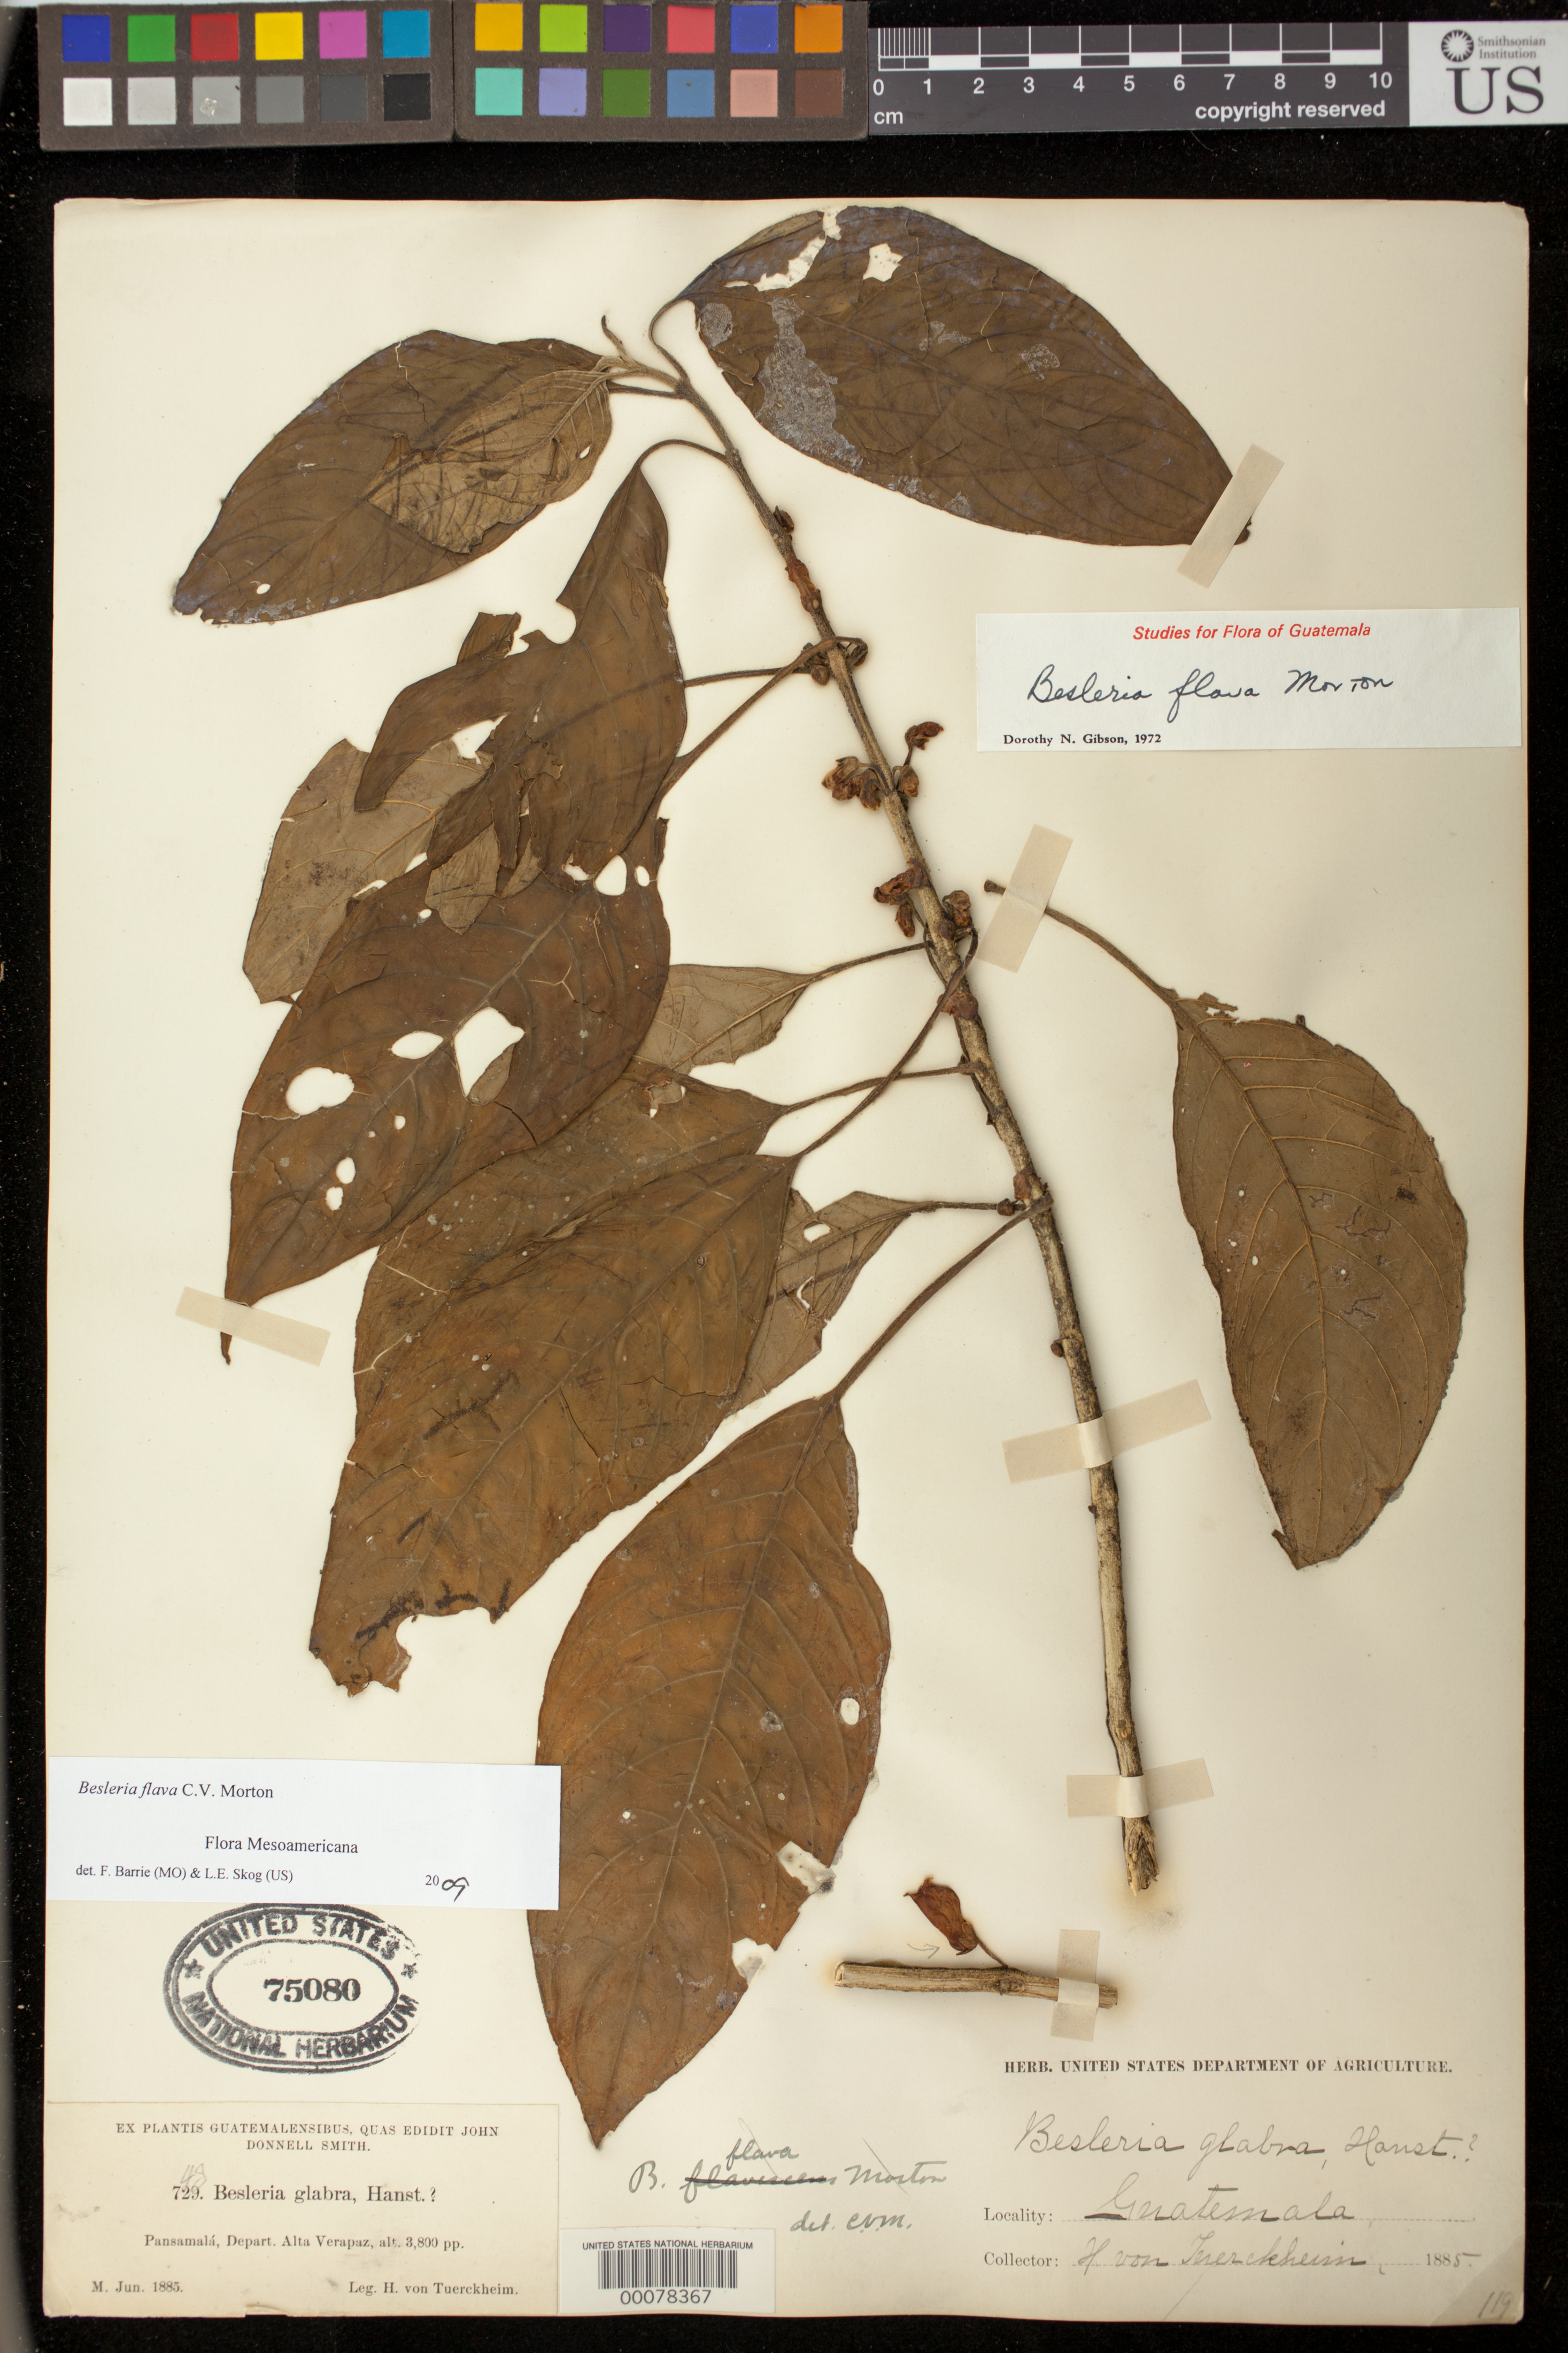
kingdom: Plantae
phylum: Tracheophyta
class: Magnoliopsida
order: Lamiales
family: Gesneriaceae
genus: Besleria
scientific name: Besleria flava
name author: C.V. Morton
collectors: H. von Türckheim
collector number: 748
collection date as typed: Jun 1885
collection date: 1885-06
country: Guatemala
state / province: Alta Verapaz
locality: Pansamala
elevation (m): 1158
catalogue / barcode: US 75080